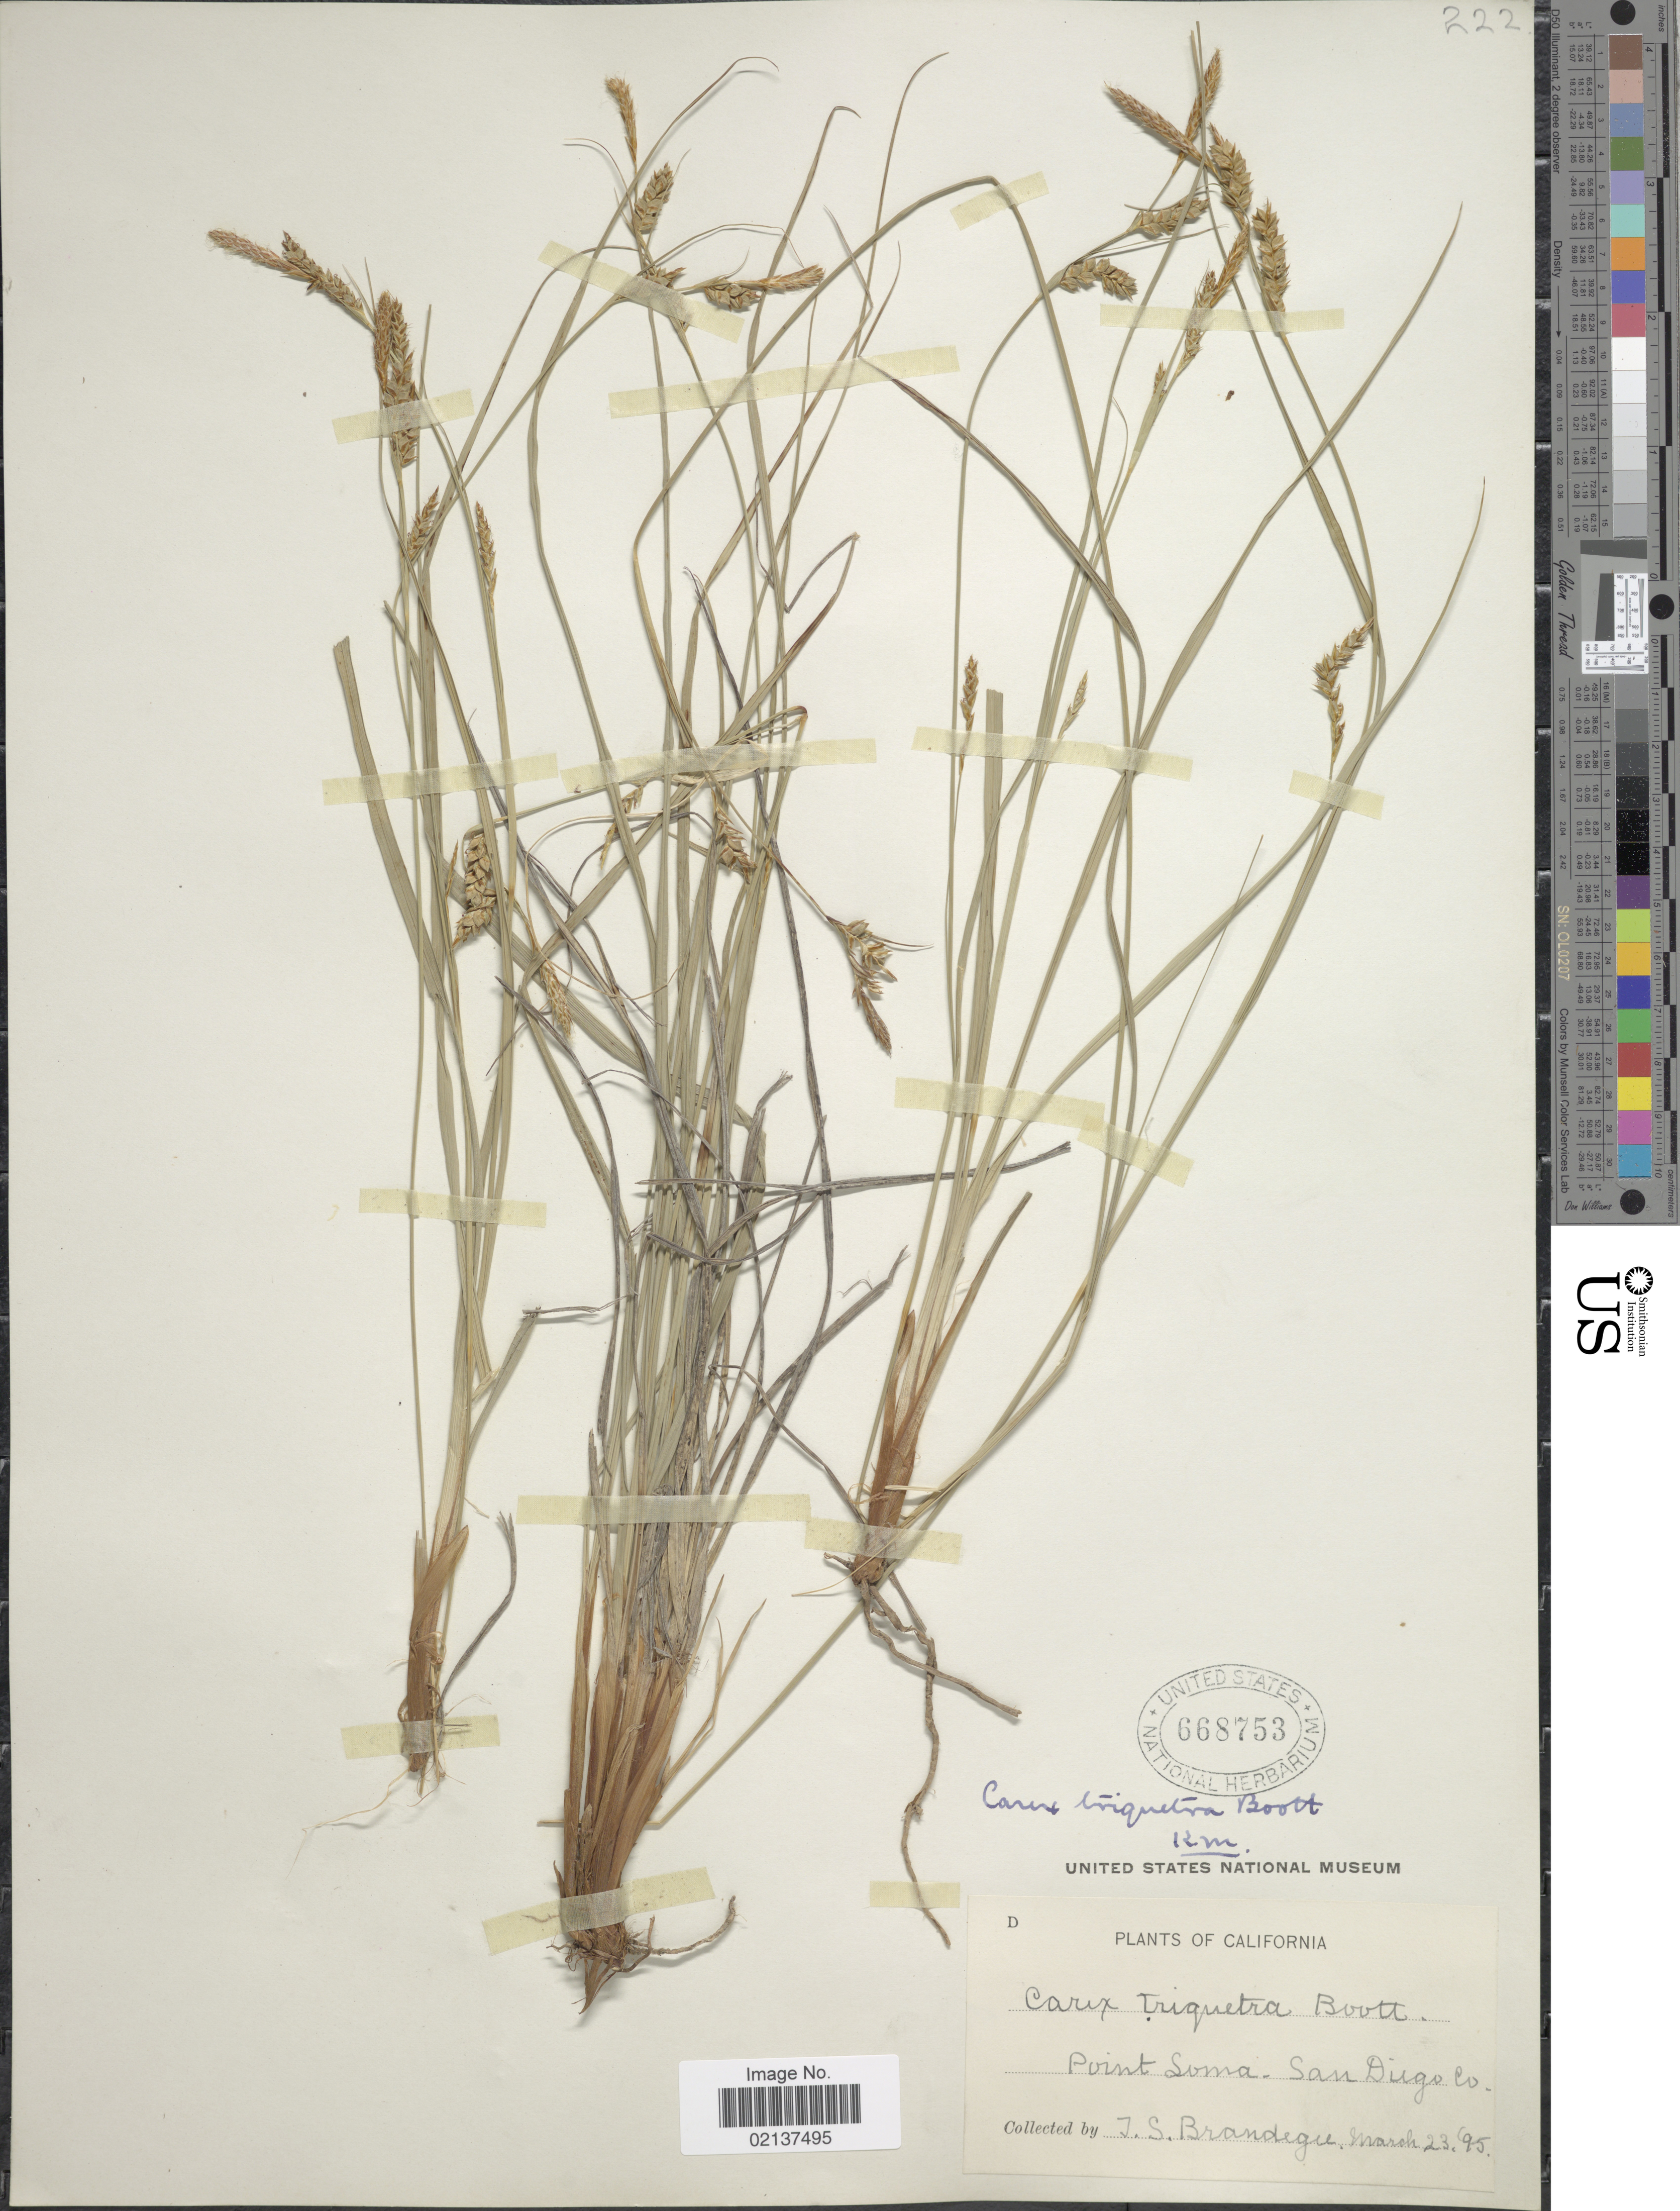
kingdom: Plantae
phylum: Tracheophyta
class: Liliopsida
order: Poales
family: Cyperaceae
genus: Carex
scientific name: Carex triquetra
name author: Boott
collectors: T. S. Brandegee (herbarium)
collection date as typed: Transcribed d/m/y: 23/3/95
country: United States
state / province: California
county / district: San Diego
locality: Point Loma, San Diego Co.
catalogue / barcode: US 668753